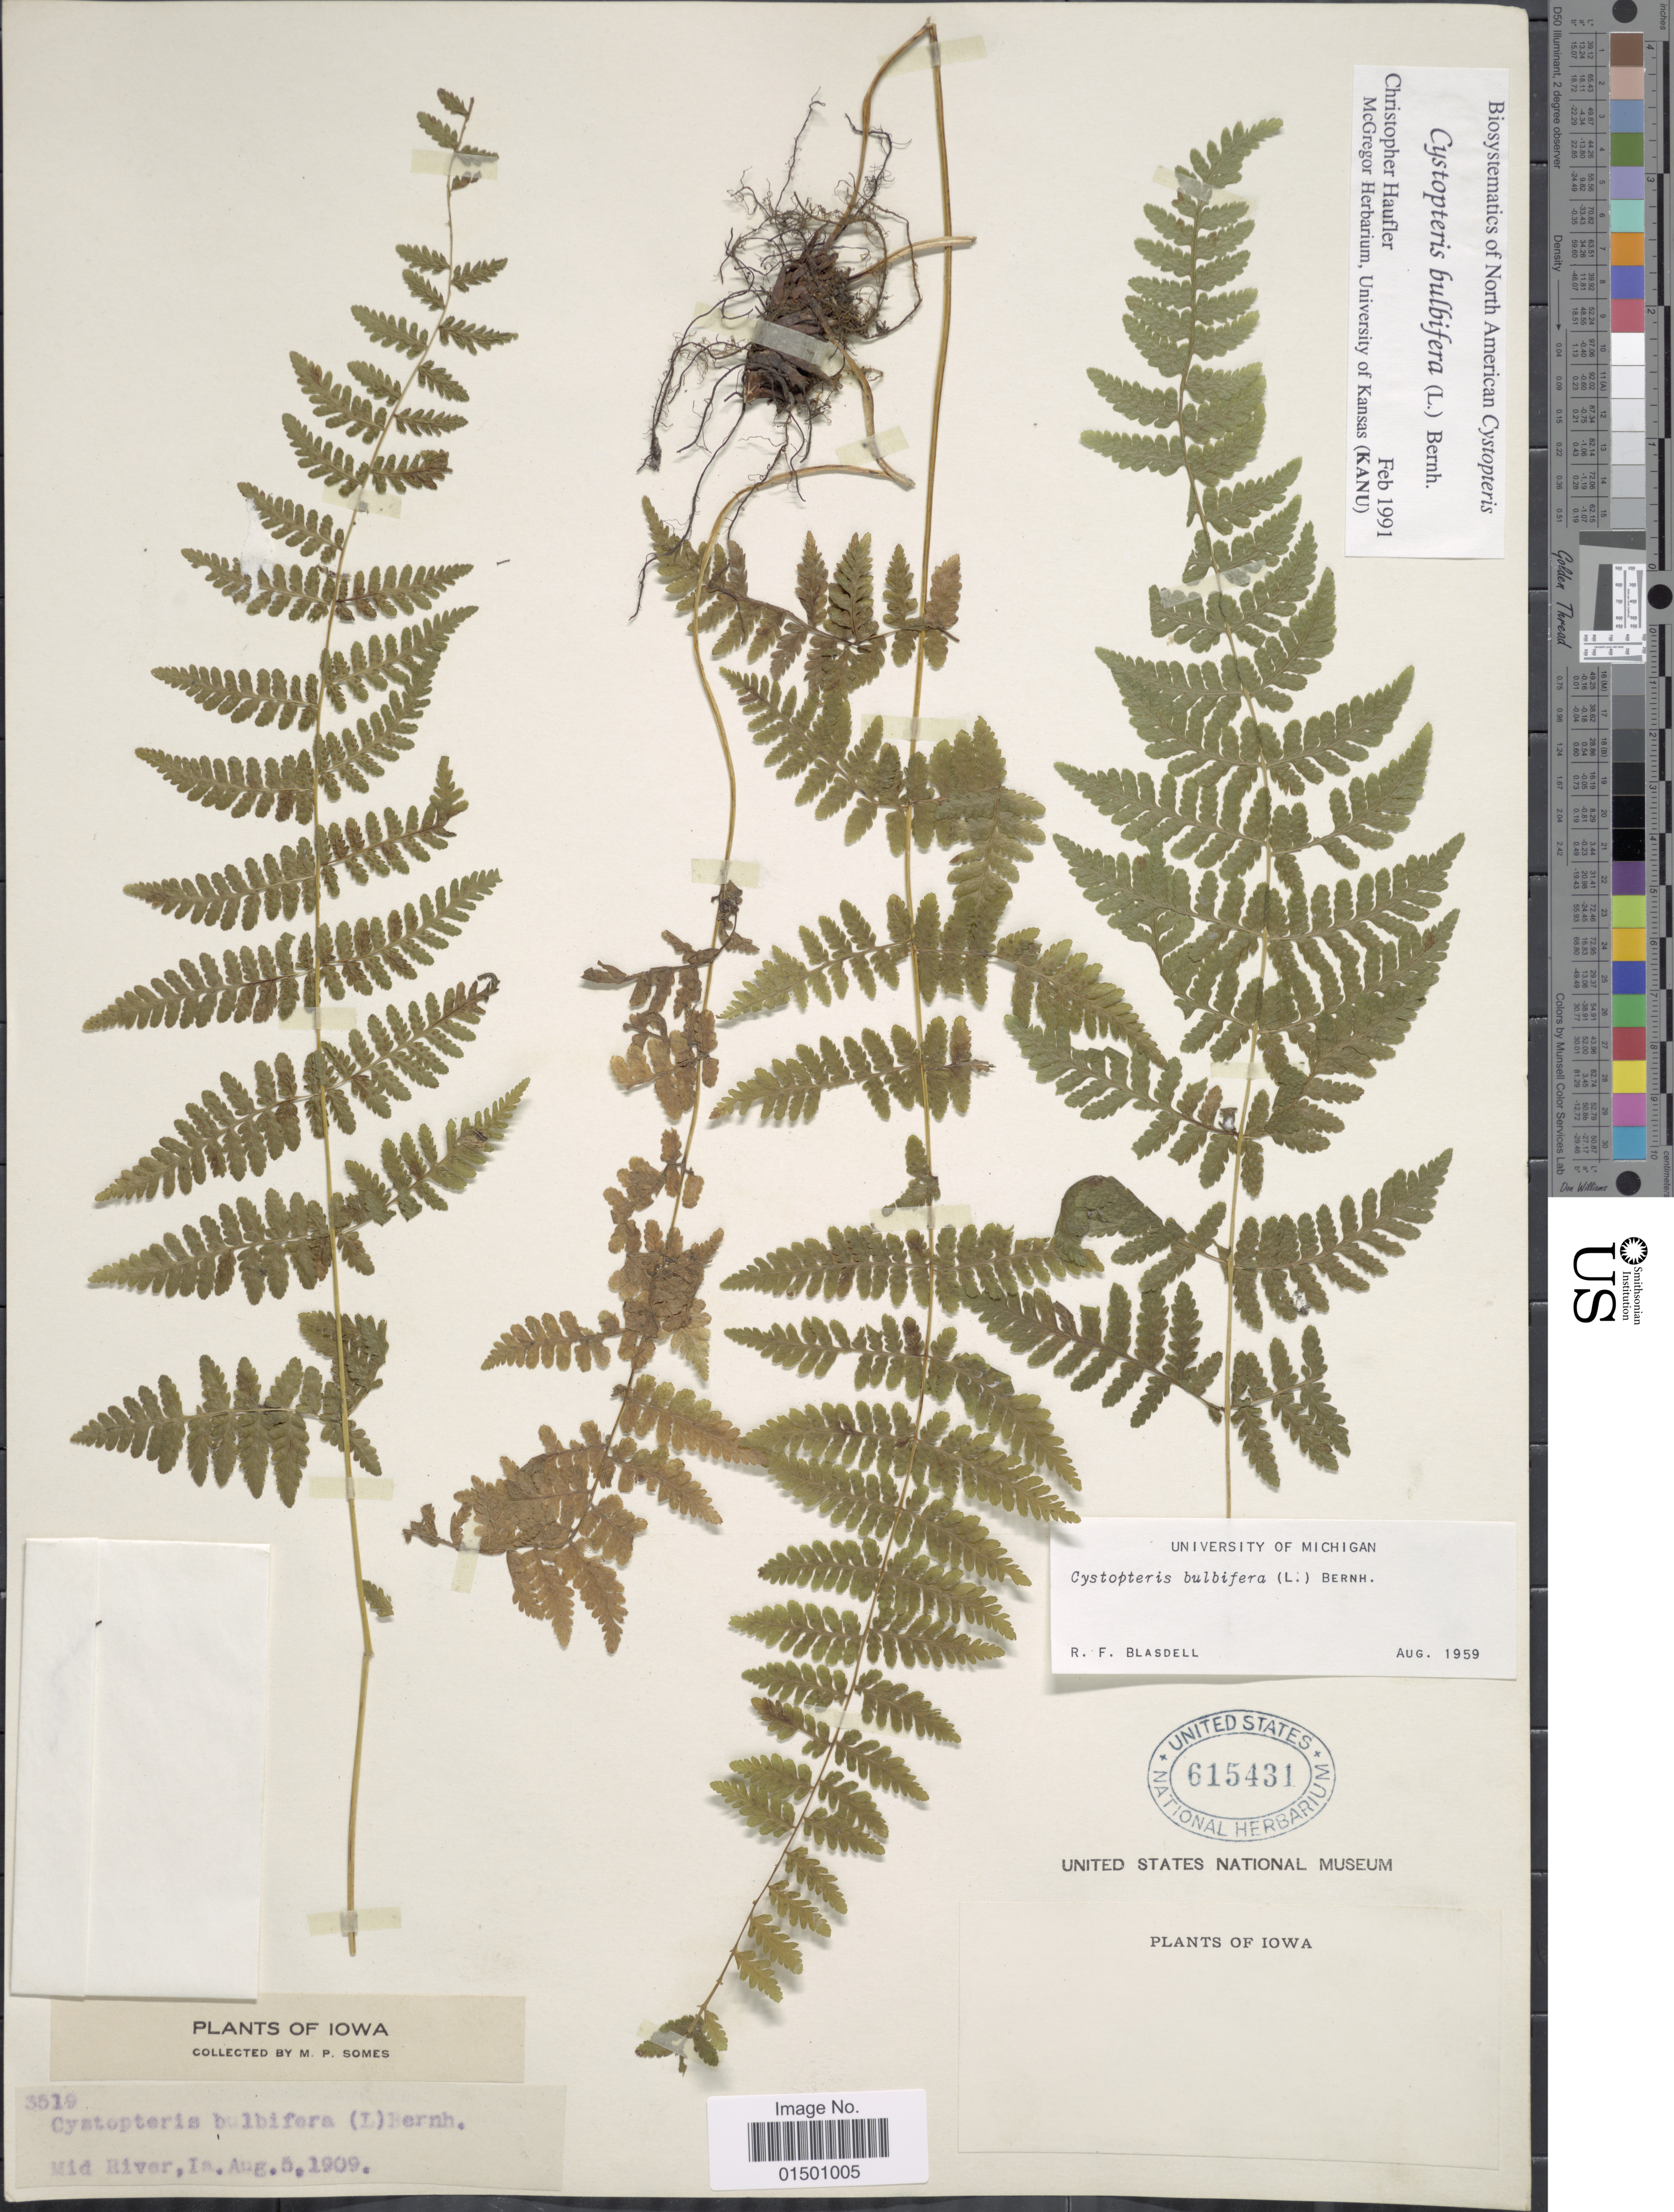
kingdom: Plantae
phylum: Tracheophyta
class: Polypodiopsida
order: Polypodiales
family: Cystopteridaceae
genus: Cystopteris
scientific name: Cystopteris bulbifera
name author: (L.) Bernh.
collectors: M. Somes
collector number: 3519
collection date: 1909-08-05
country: United States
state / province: Iowa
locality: Mid River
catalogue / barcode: US 615431